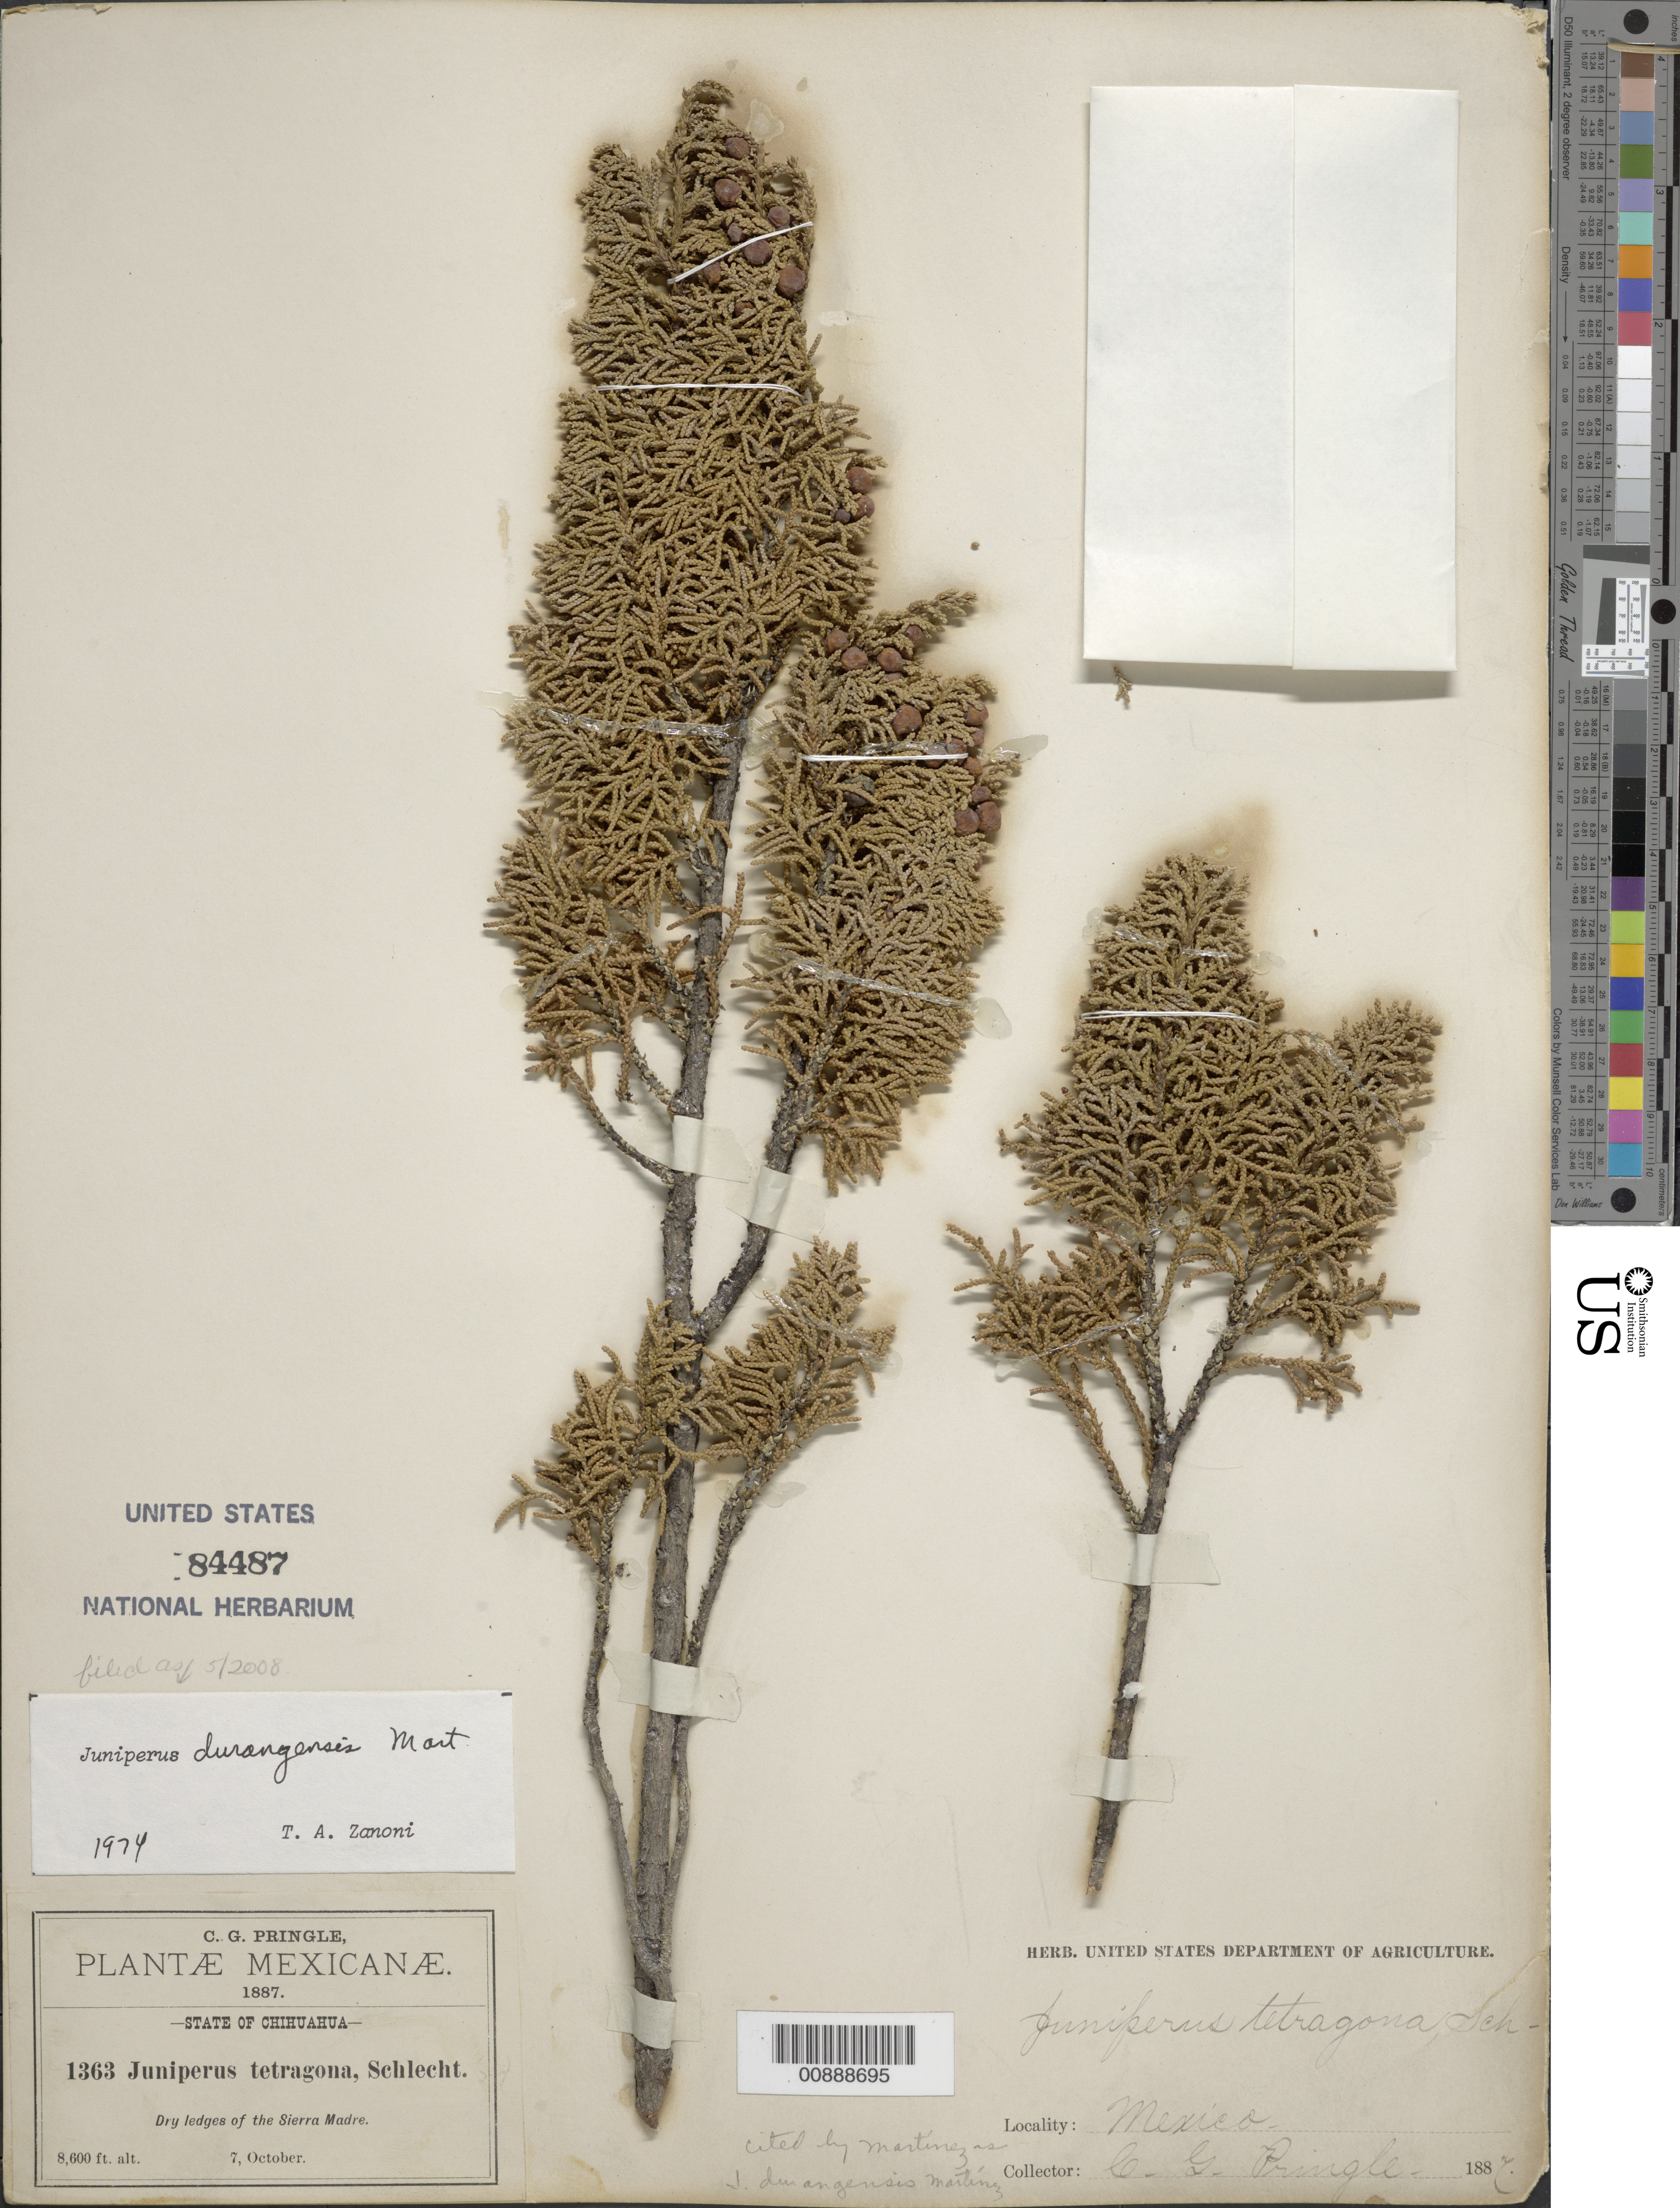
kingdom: Plantae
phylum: Tracheophyta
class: Pinopsida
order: Pinales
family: Cupressaceae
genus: Juniperus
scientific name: Juniperus durangensis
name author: Martínez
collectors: C. G. Pringle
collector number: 1363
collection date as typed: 07 Oct 1887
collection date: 1887-10-07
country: Mexico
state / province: Chihuahua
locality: Sierra Madre, Chihuahua.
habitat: Dry ledges of the Sierra.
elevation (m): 2621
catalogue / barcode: US 84487